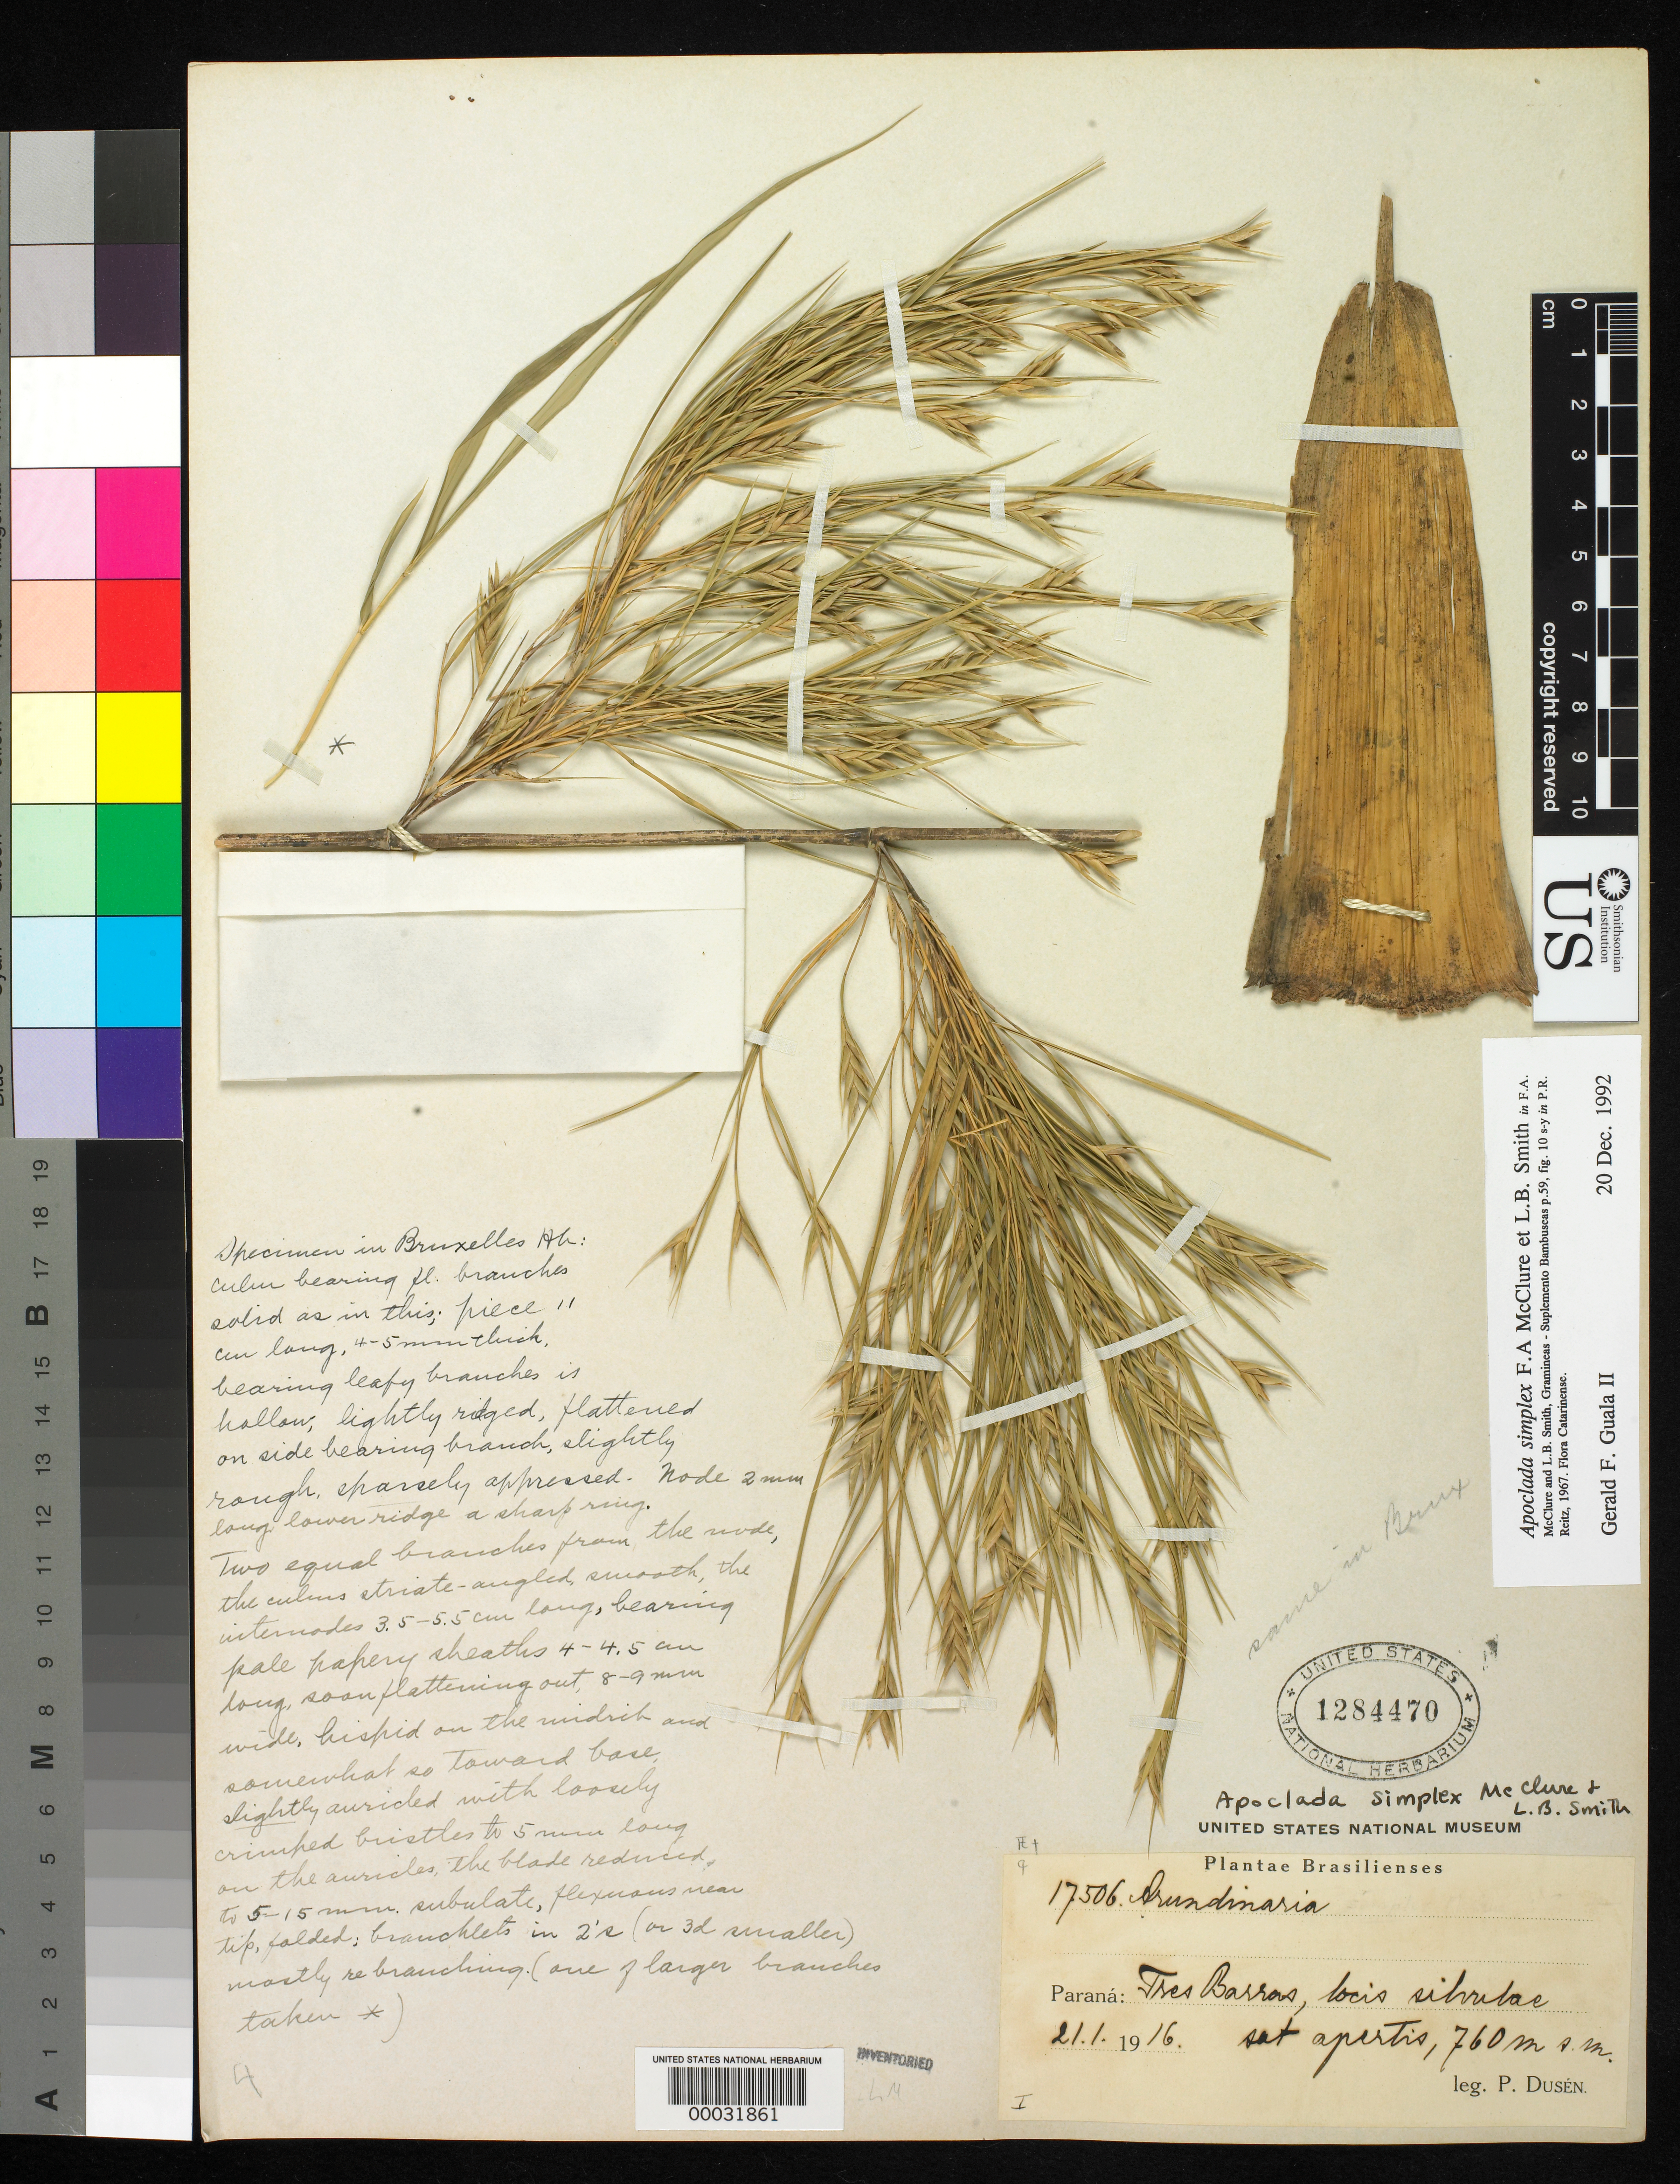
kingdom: Plantae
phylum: Tracheophyta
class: Liliopsida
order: Poales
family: Poaceae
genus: Apoclada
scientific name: Apoclada simplex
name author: McClure & L.B. Sm. in Reitz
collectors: P. Dusén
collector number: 17506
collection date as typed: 21 Jan 1916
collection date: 1916-01-21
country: Brazil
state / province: Paraná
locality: Tres barras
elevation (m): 760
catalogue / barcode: US 1284470